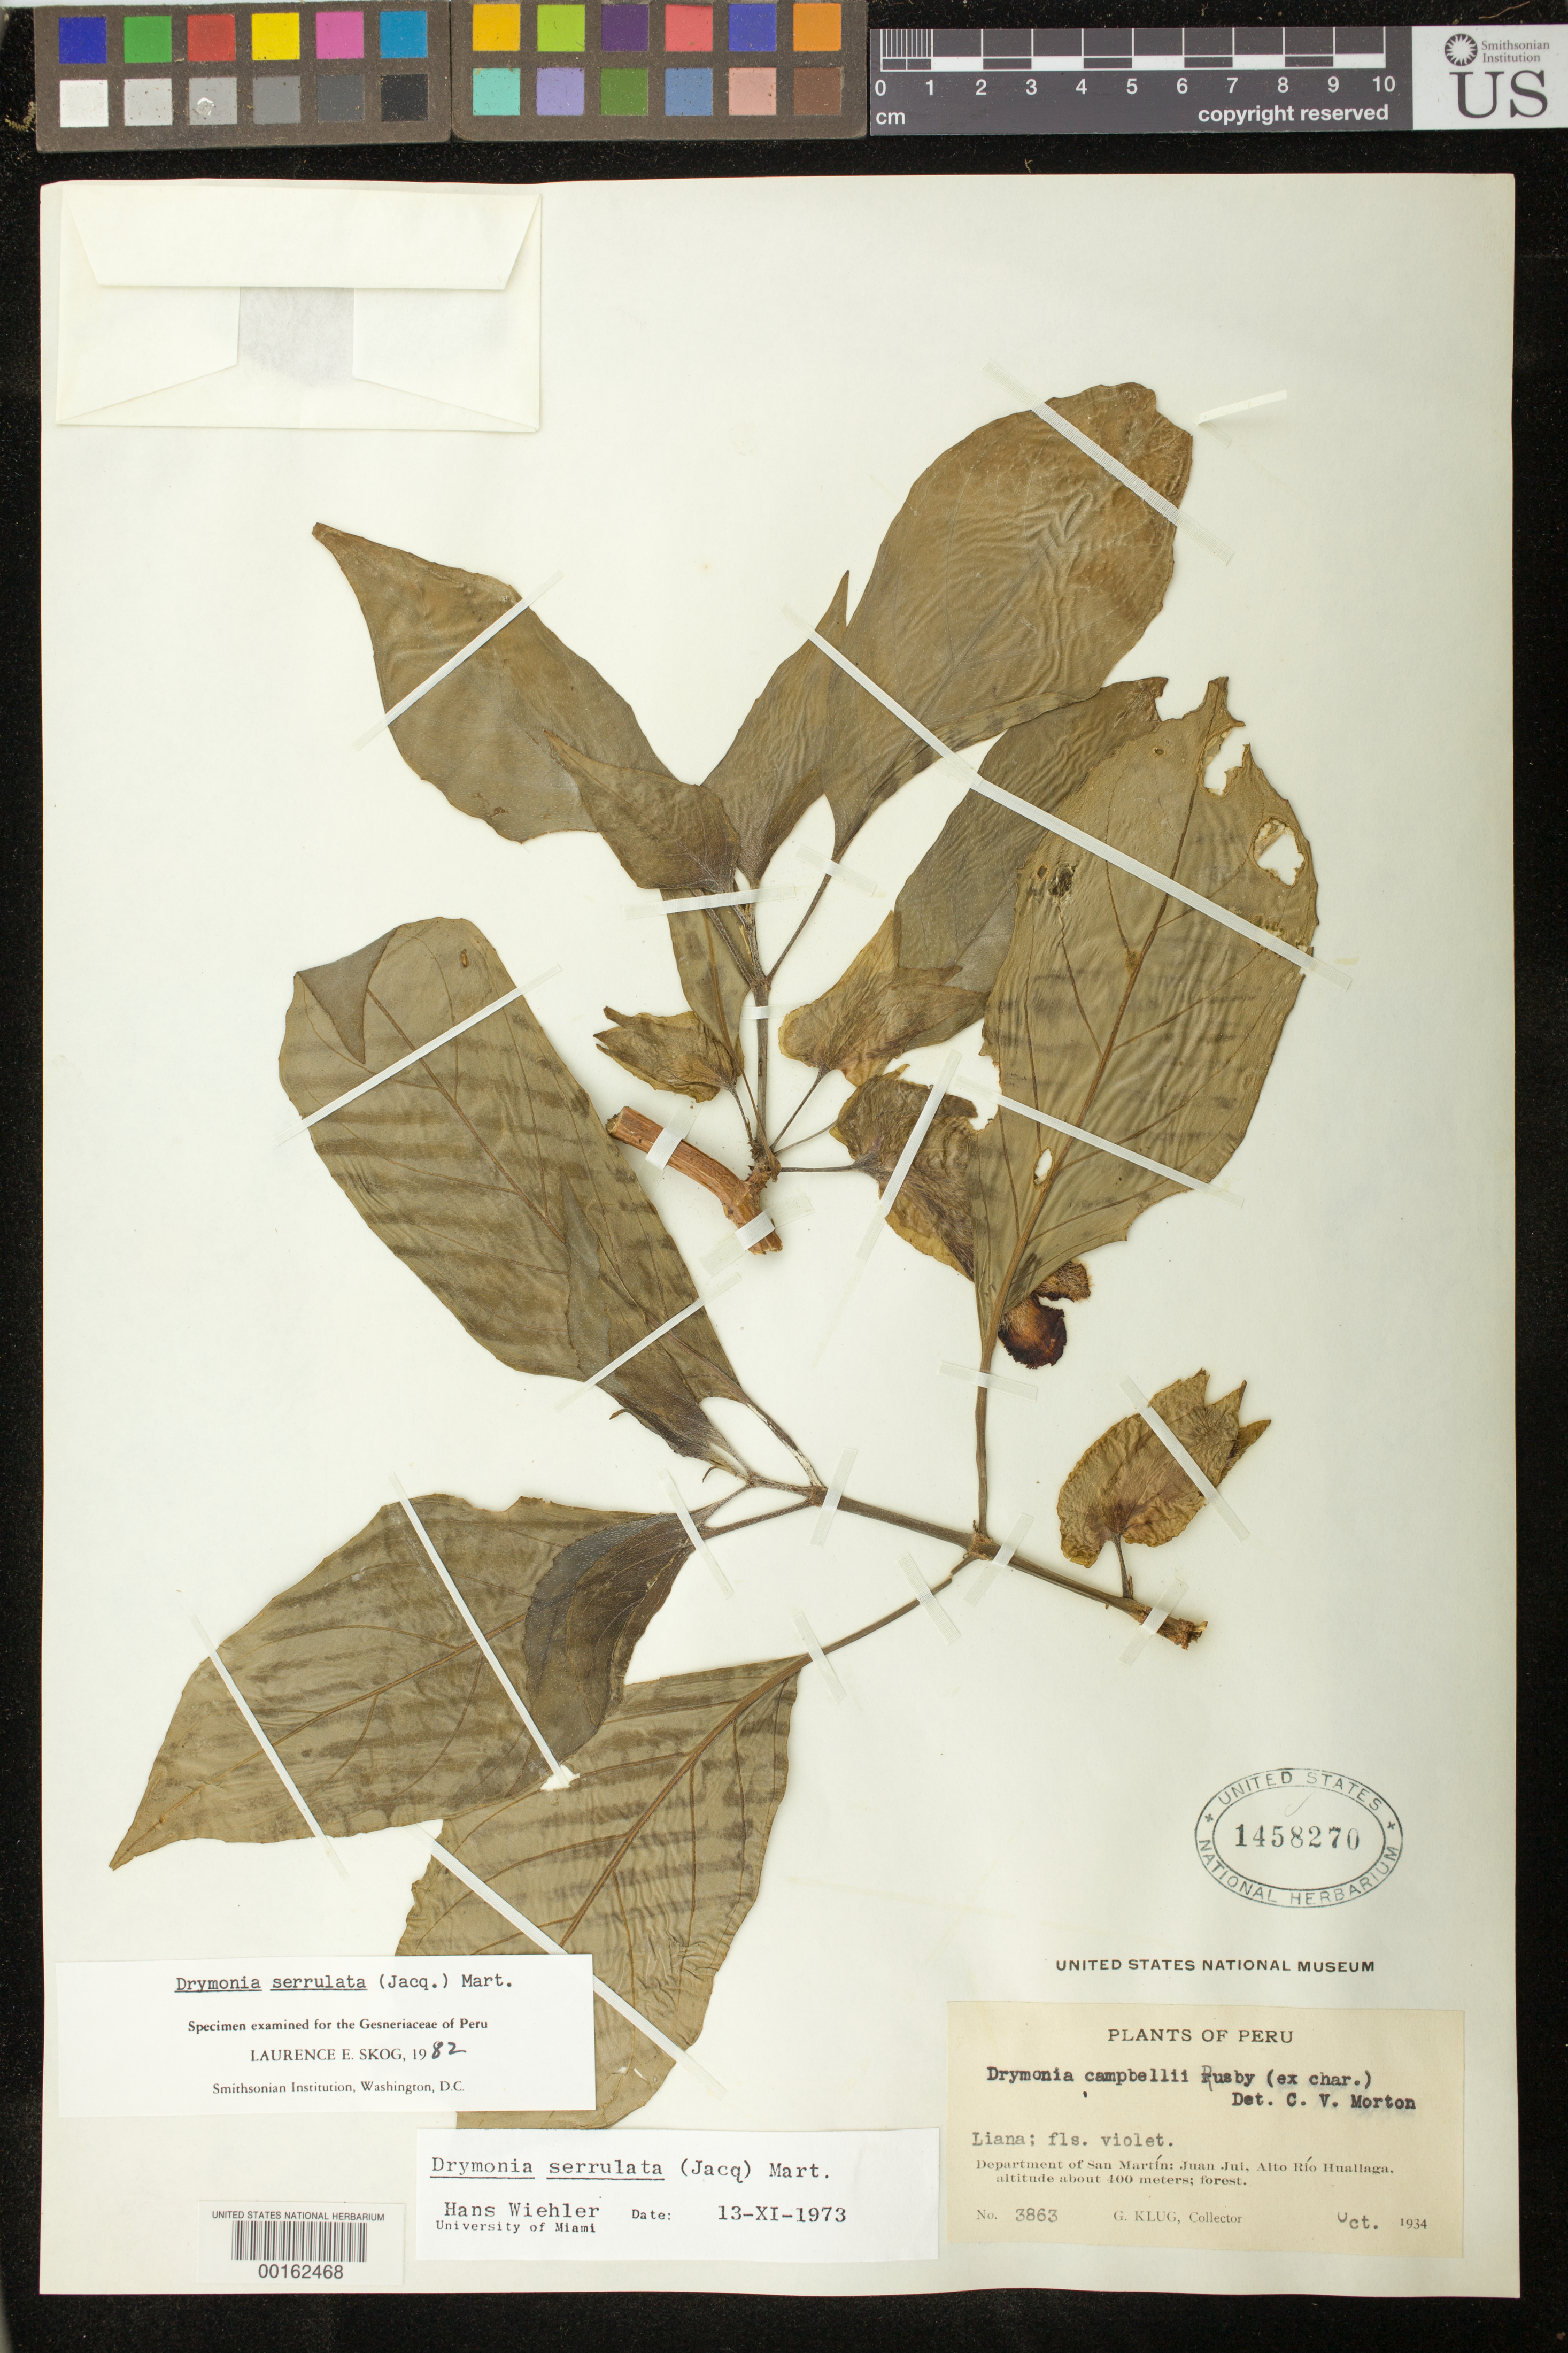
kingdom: Plantae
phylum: Tracheophyta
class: Magnoliopsida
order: Lamiales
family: Gesneriaceae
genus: Drymonia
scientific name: Drymonia serrulata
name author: (Jacq.) Mart.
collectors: G. Klug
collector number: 3863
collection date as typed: Oct 1934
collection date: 1934-10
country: Peru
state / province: San Martín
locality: Juan Jui, Alto Rio Hualiaga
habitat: Forest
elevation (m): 400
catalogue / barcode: US 1458270